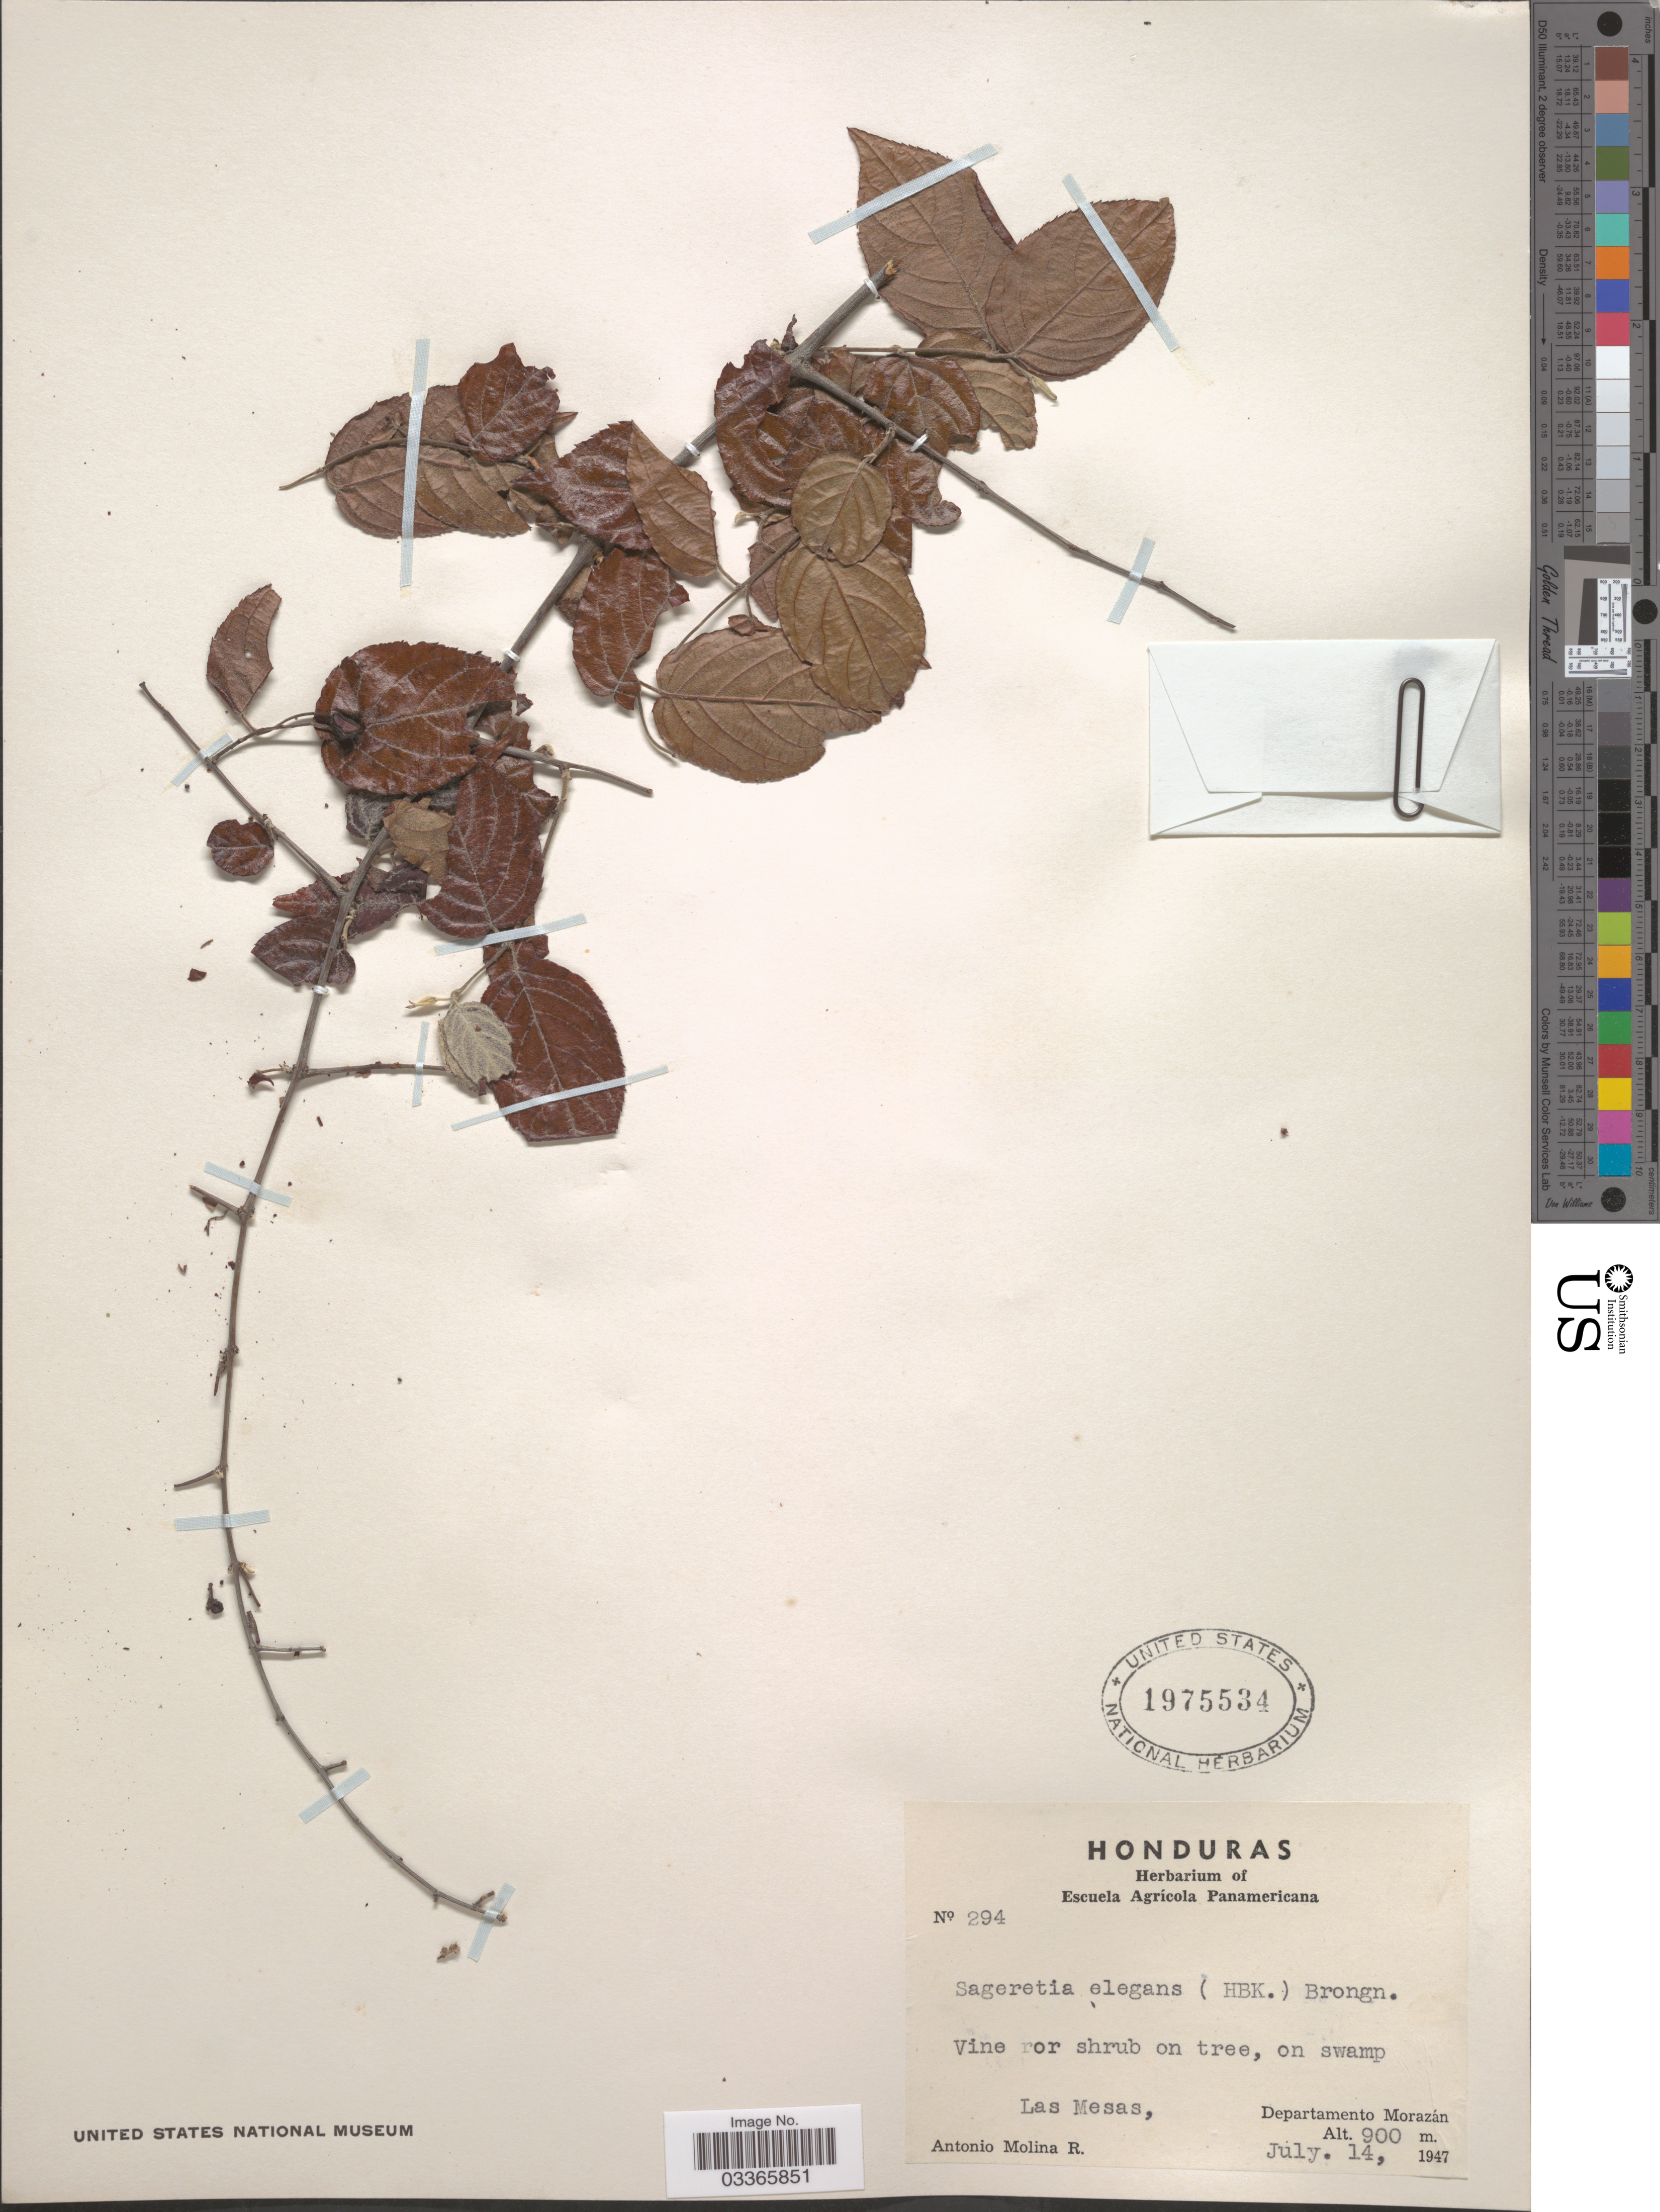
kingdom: Plantae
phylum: Tracheophyta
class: Magnoliopsida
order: Rosales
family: Rhamnaceae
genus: Sageretia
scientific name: Sageretia elegans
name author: (Kunth) Brongn.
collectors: A. Molina R.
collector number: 294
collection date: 1947-07-14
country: Honduras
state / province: Fco. Morazán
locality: Las Mesas, Departamento Morazán.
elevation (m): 900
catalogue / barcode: US 1975534